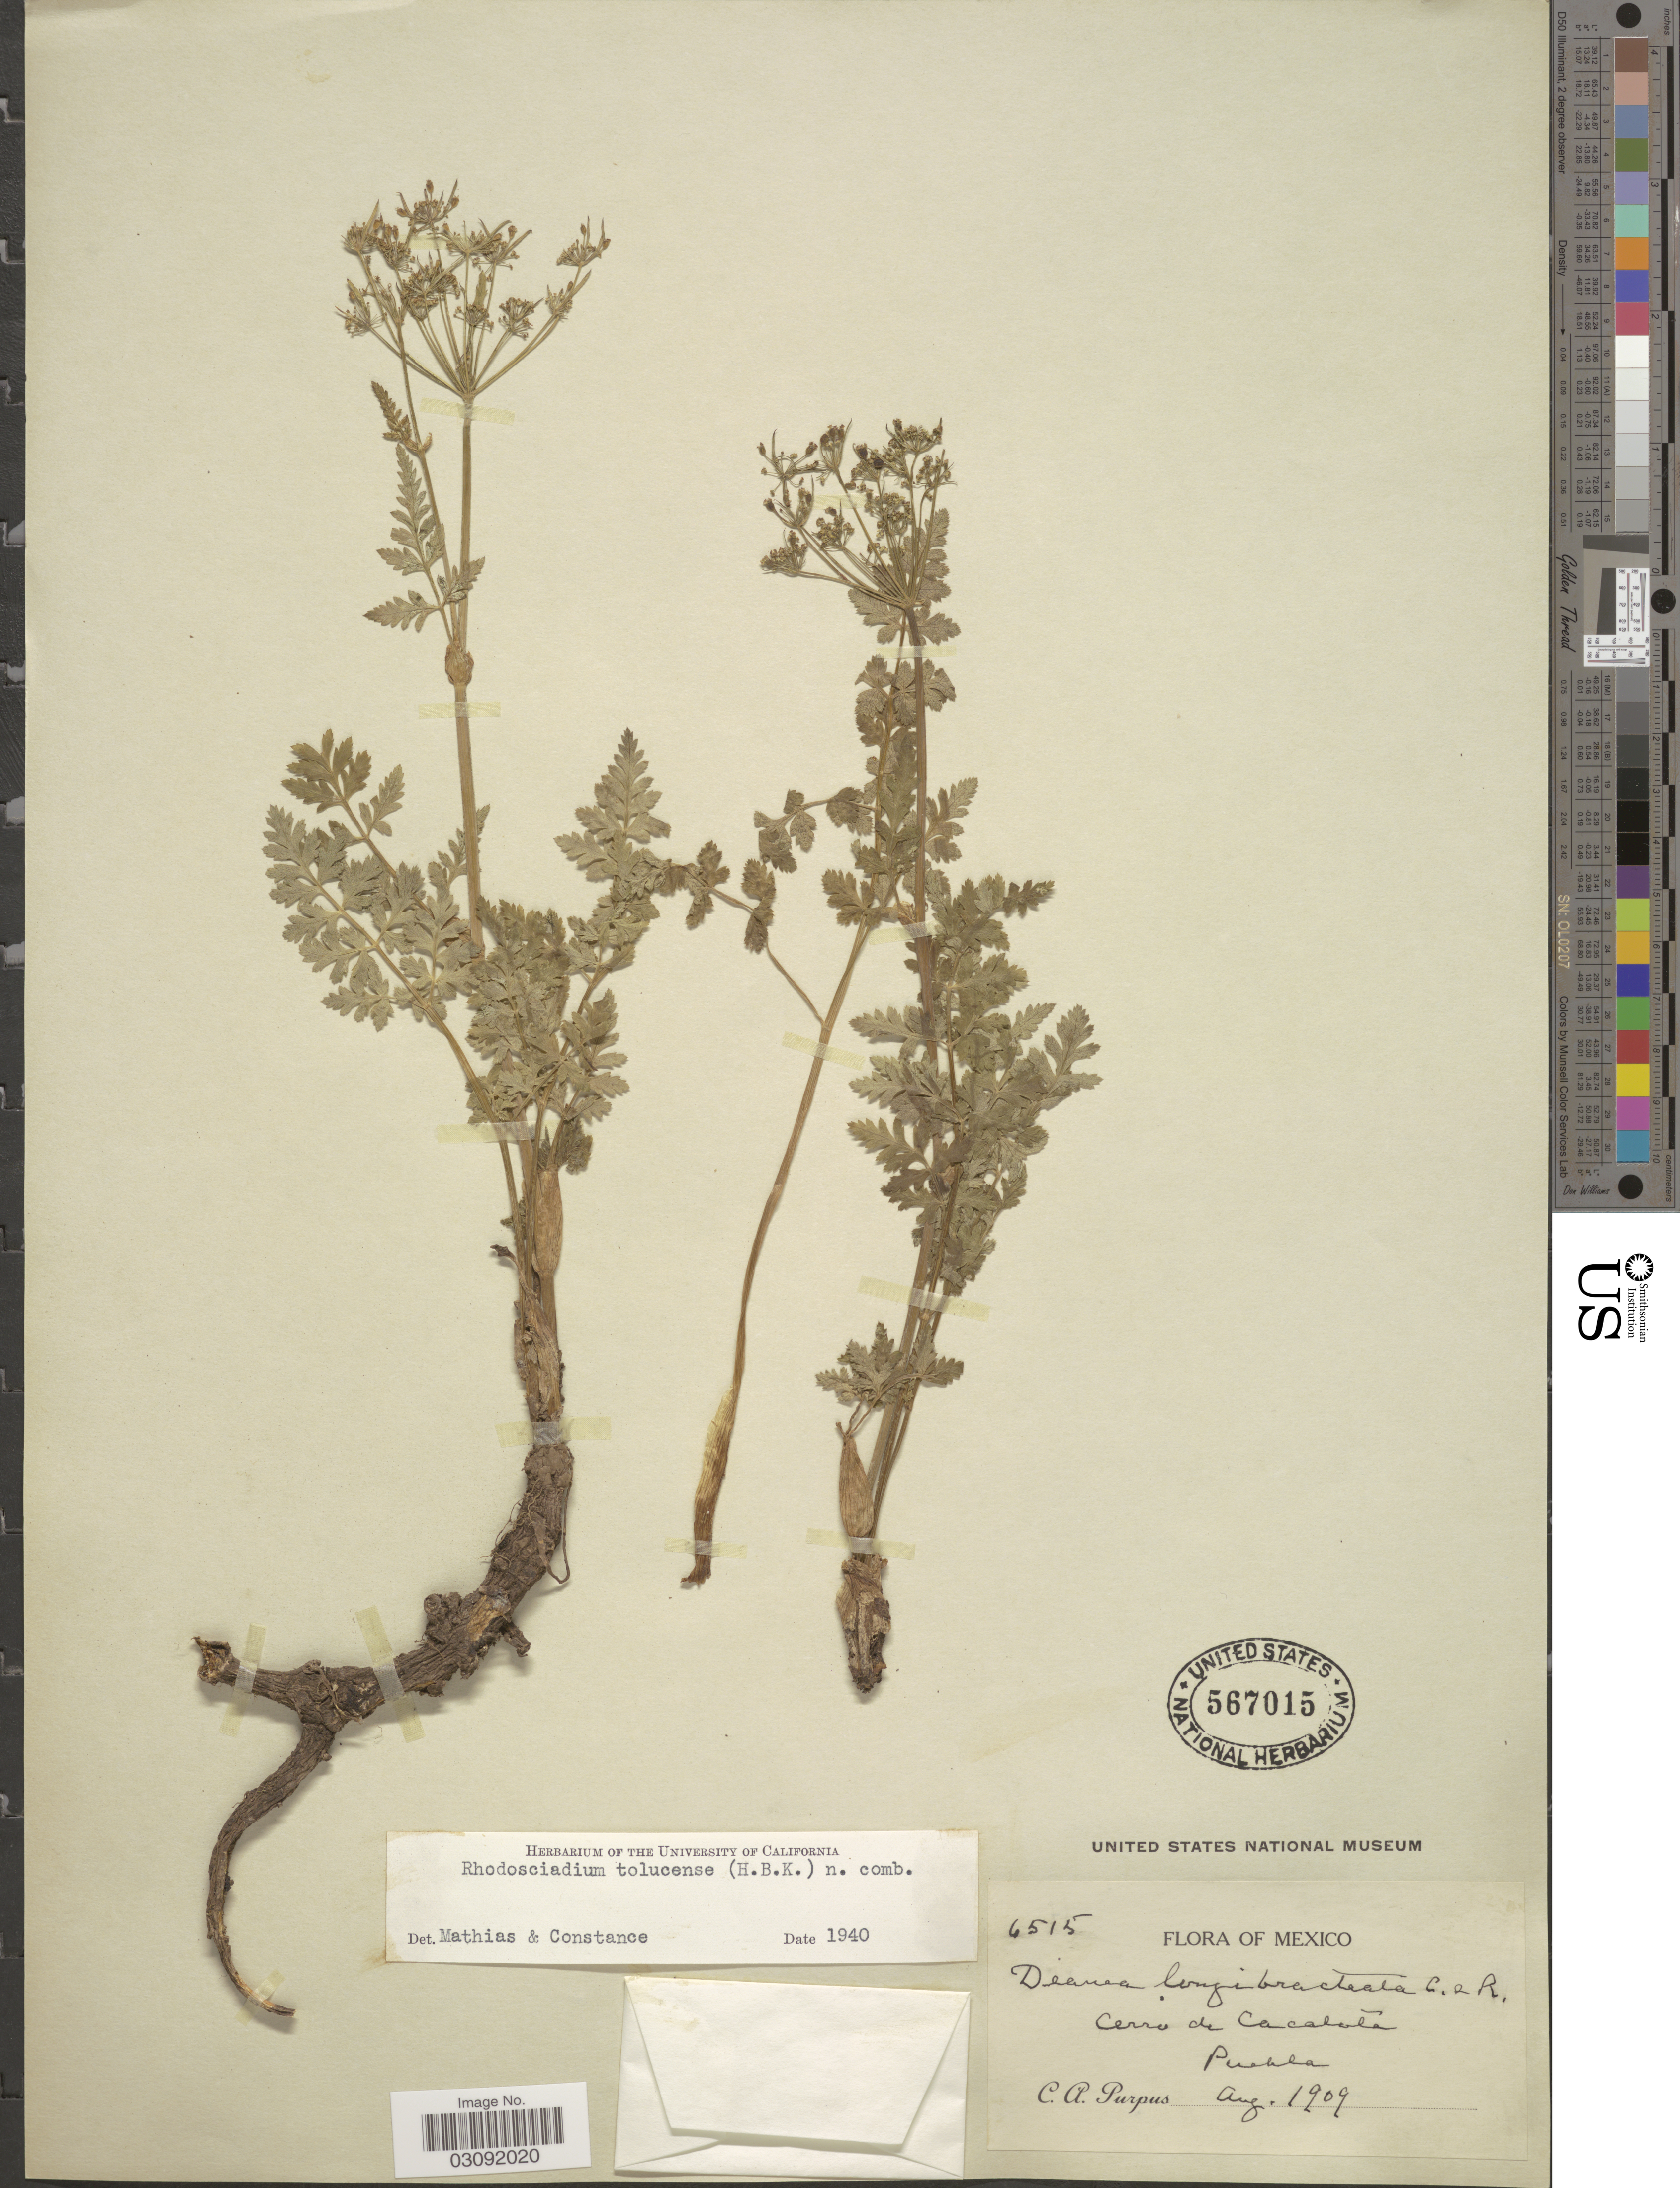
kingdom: Plantae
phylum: Tracheophyta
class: Magnoliopsida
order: Apiales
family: Apiaceae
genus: Rhodosciadium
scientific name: Rhodosciadium tolucense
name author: (Kunth) Mathias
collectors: C. A. Purpus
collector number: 6515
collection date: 1909-08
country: Mexico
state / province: Puebla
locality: Cerro de Cacaluta.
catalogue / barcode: US 567015